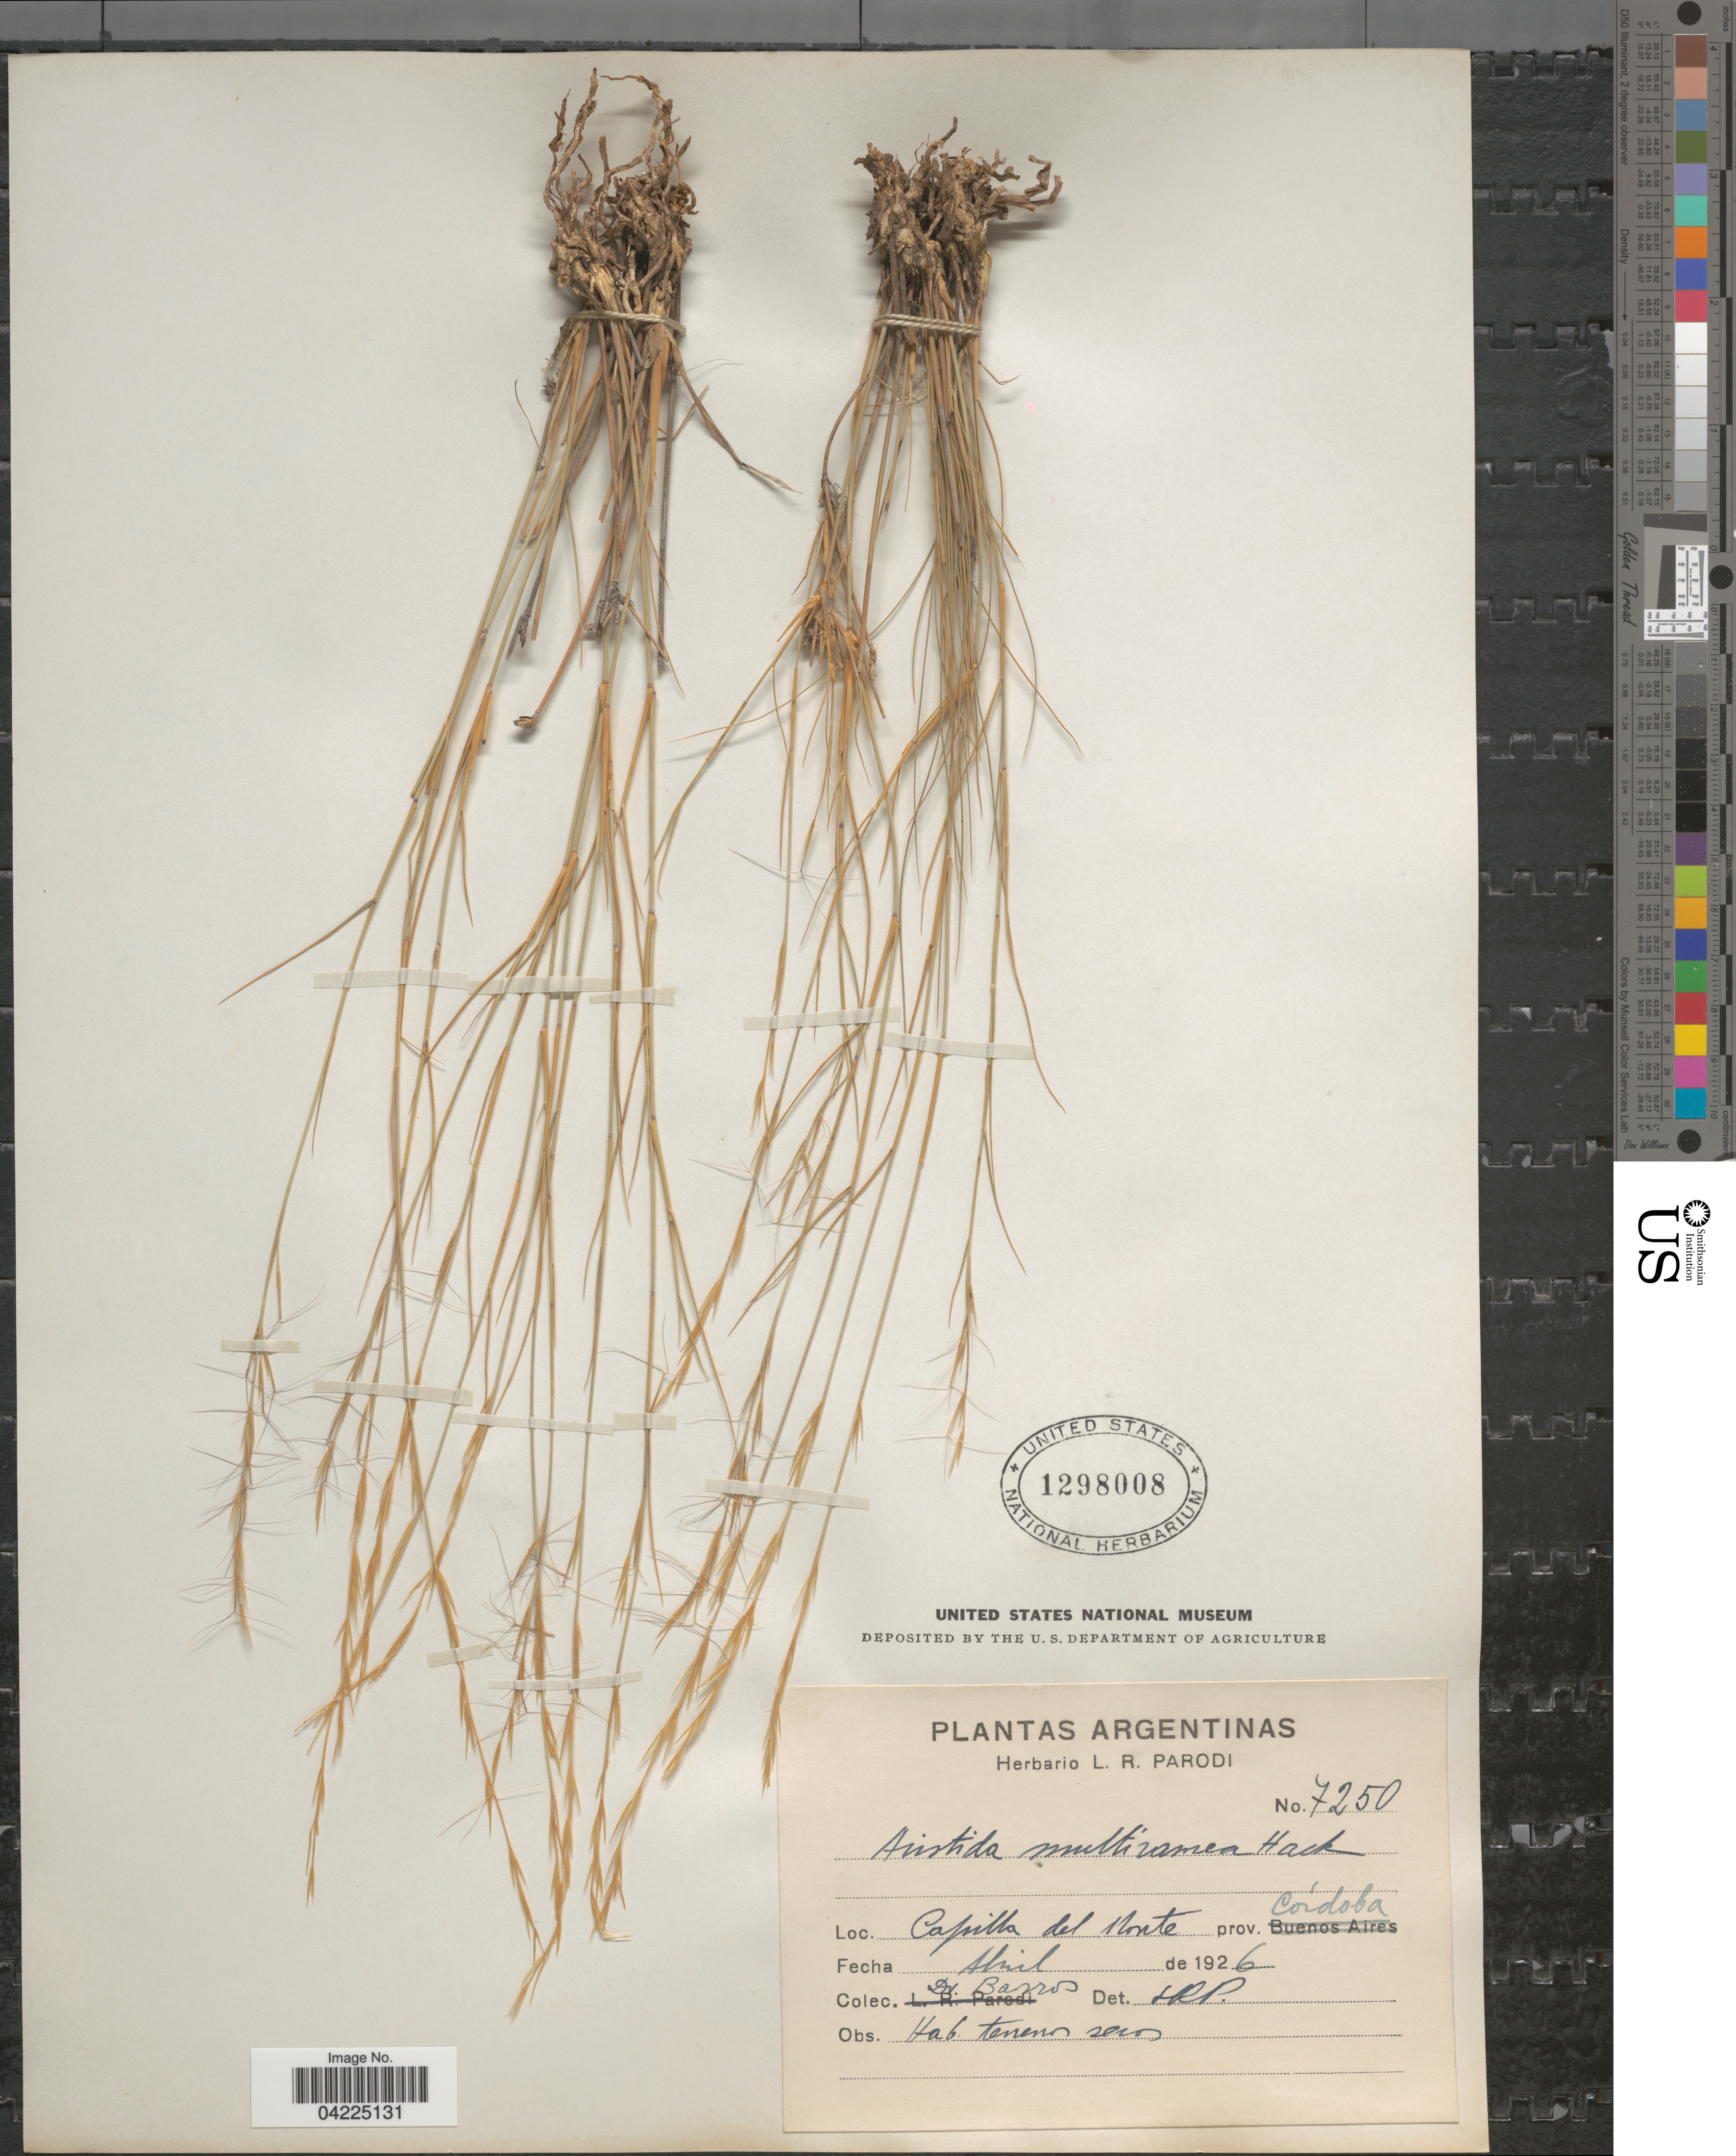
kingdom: Plantae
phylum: Tracheophyta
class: Liliopsida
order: Poales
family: Poaceae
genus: Aristida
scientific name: Aristida multiramea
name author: Hack. in Stuck.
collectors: Barros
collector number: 7250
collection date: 1926-04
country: Colombia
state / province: Córdoba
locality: Capilla del Norte.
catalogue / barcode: US 1298008